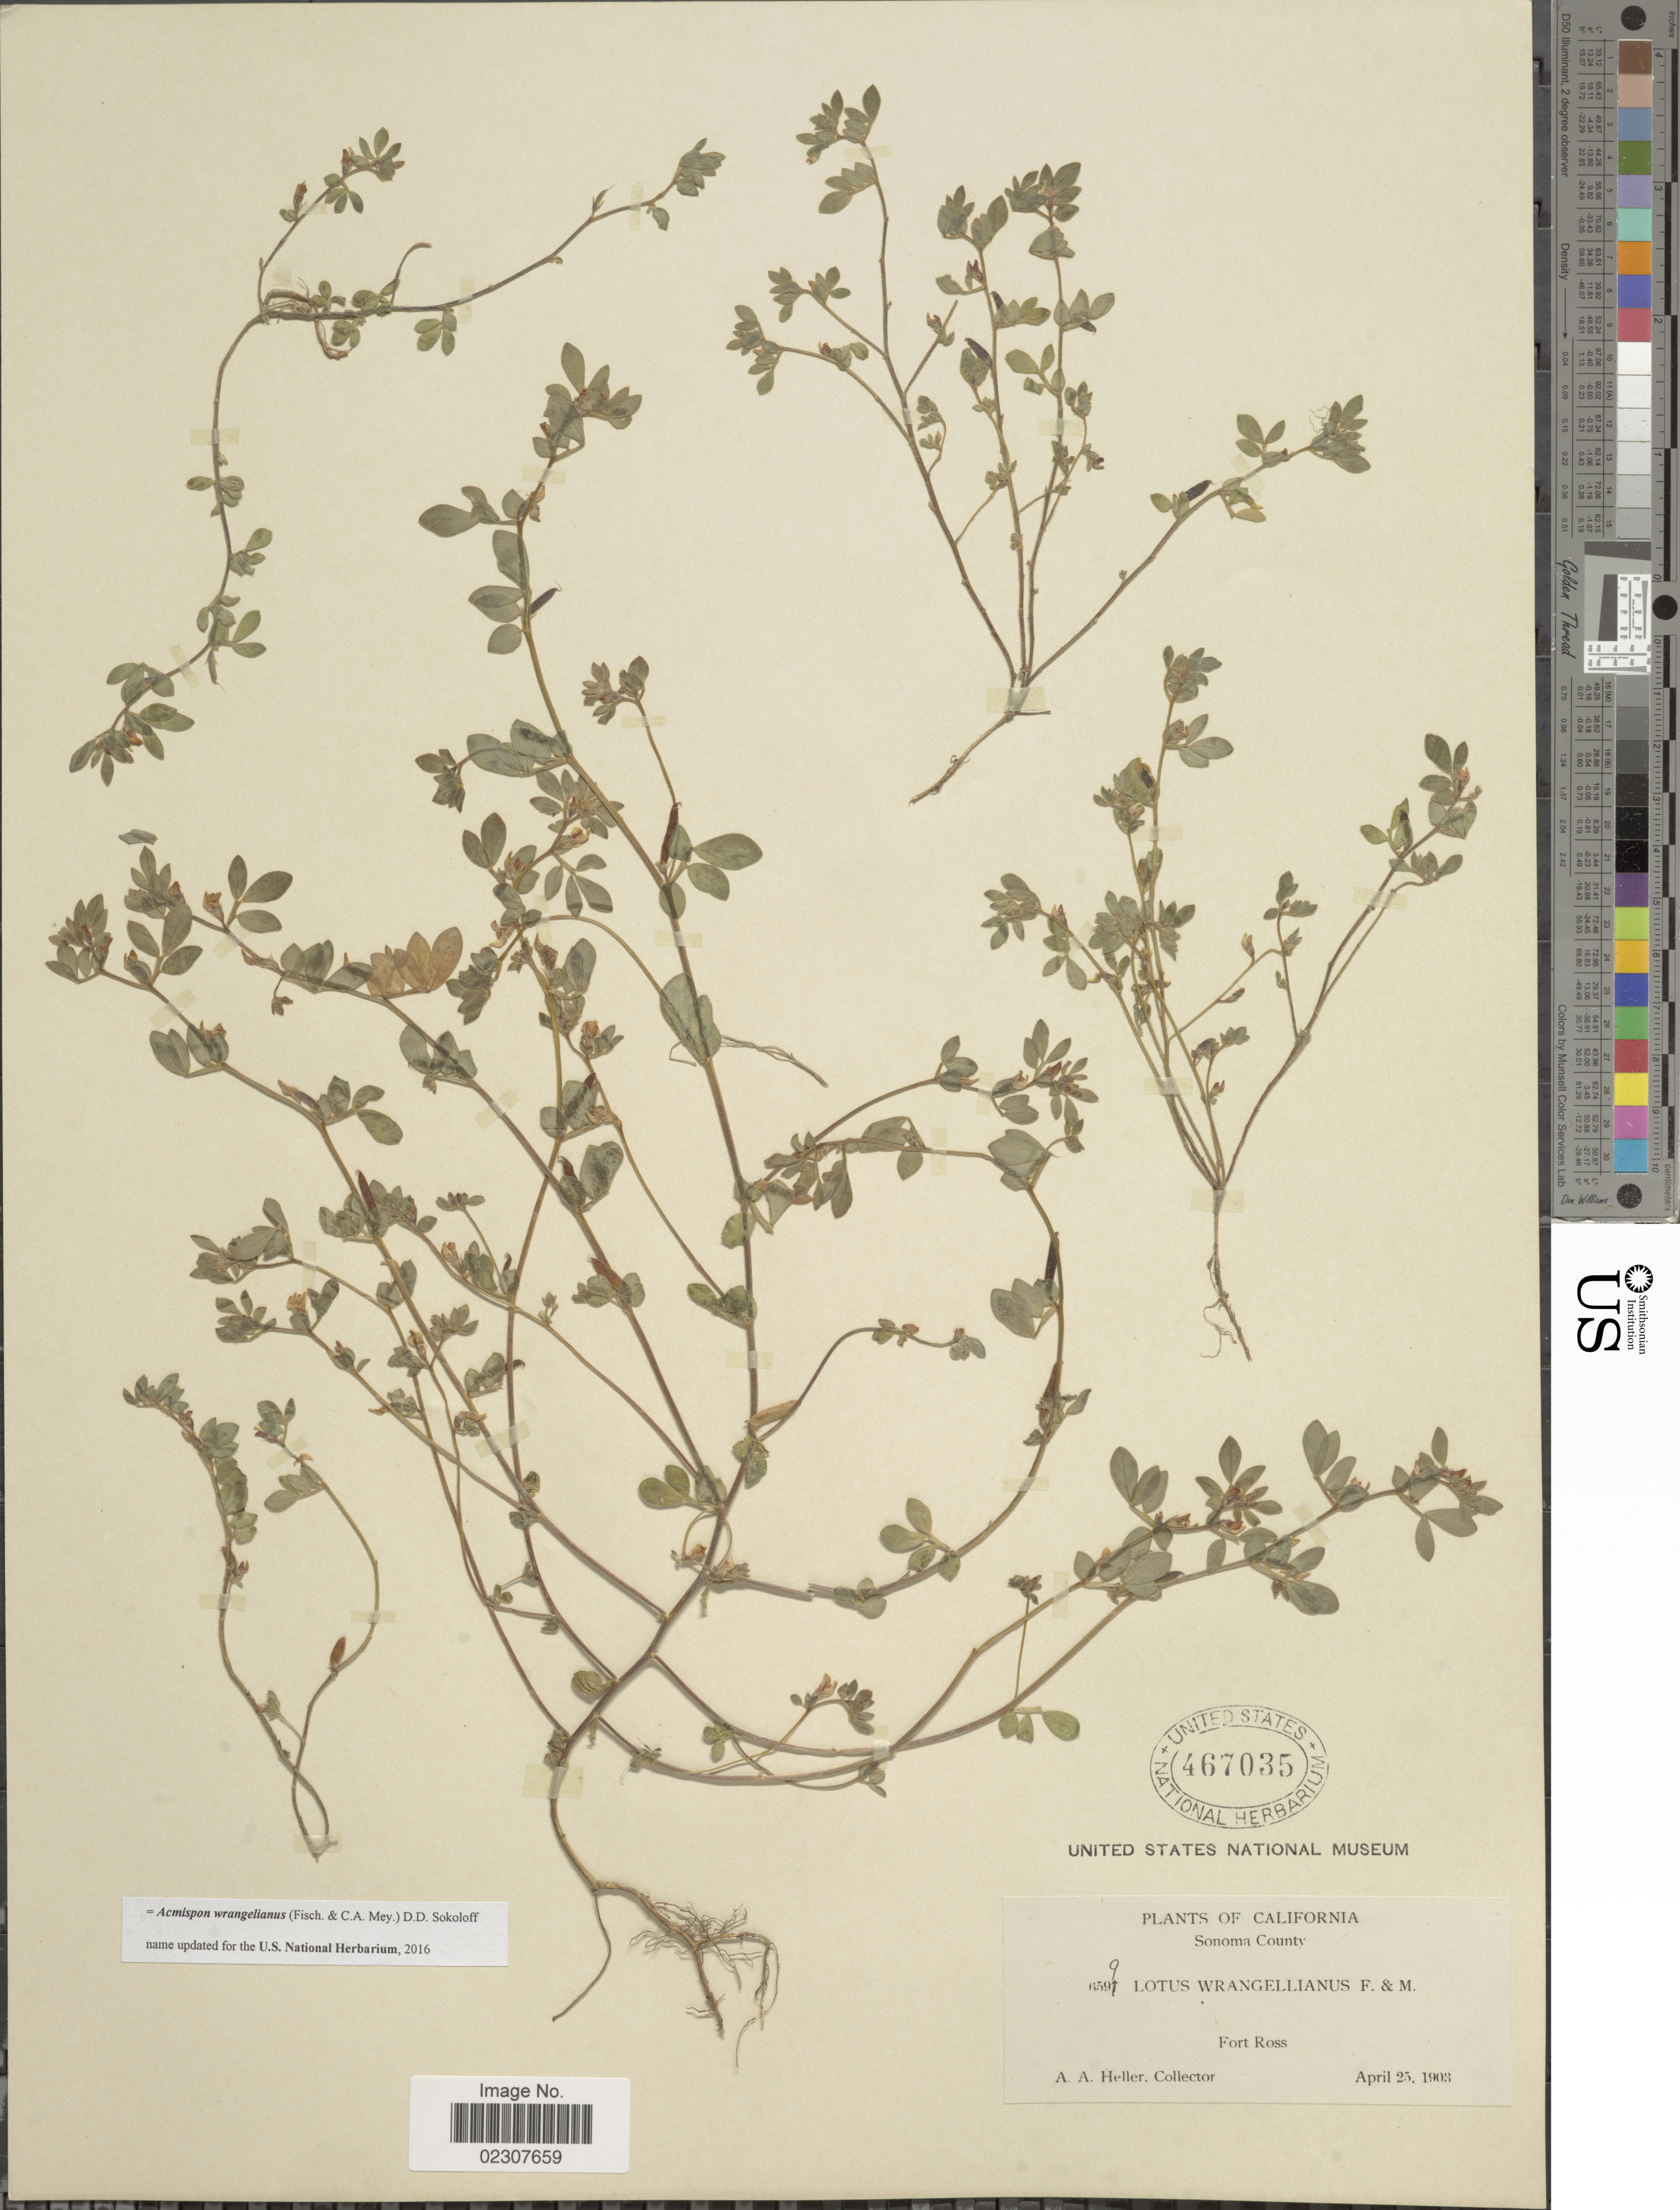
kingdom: Plantae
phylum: Tracheophyta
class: Magnoliopsida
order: Fabales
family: Fabaceae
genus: Acmispon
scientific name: Acmispon wrangelianus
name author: (Fisch. & C.A. Mey.) D.D. Sokoloff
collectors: A. A. Heller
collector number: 6599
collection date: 1903-04-25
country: United States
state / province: California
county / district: Sonoma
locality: Sonoma County, Fort Ross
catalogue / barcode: US 467035